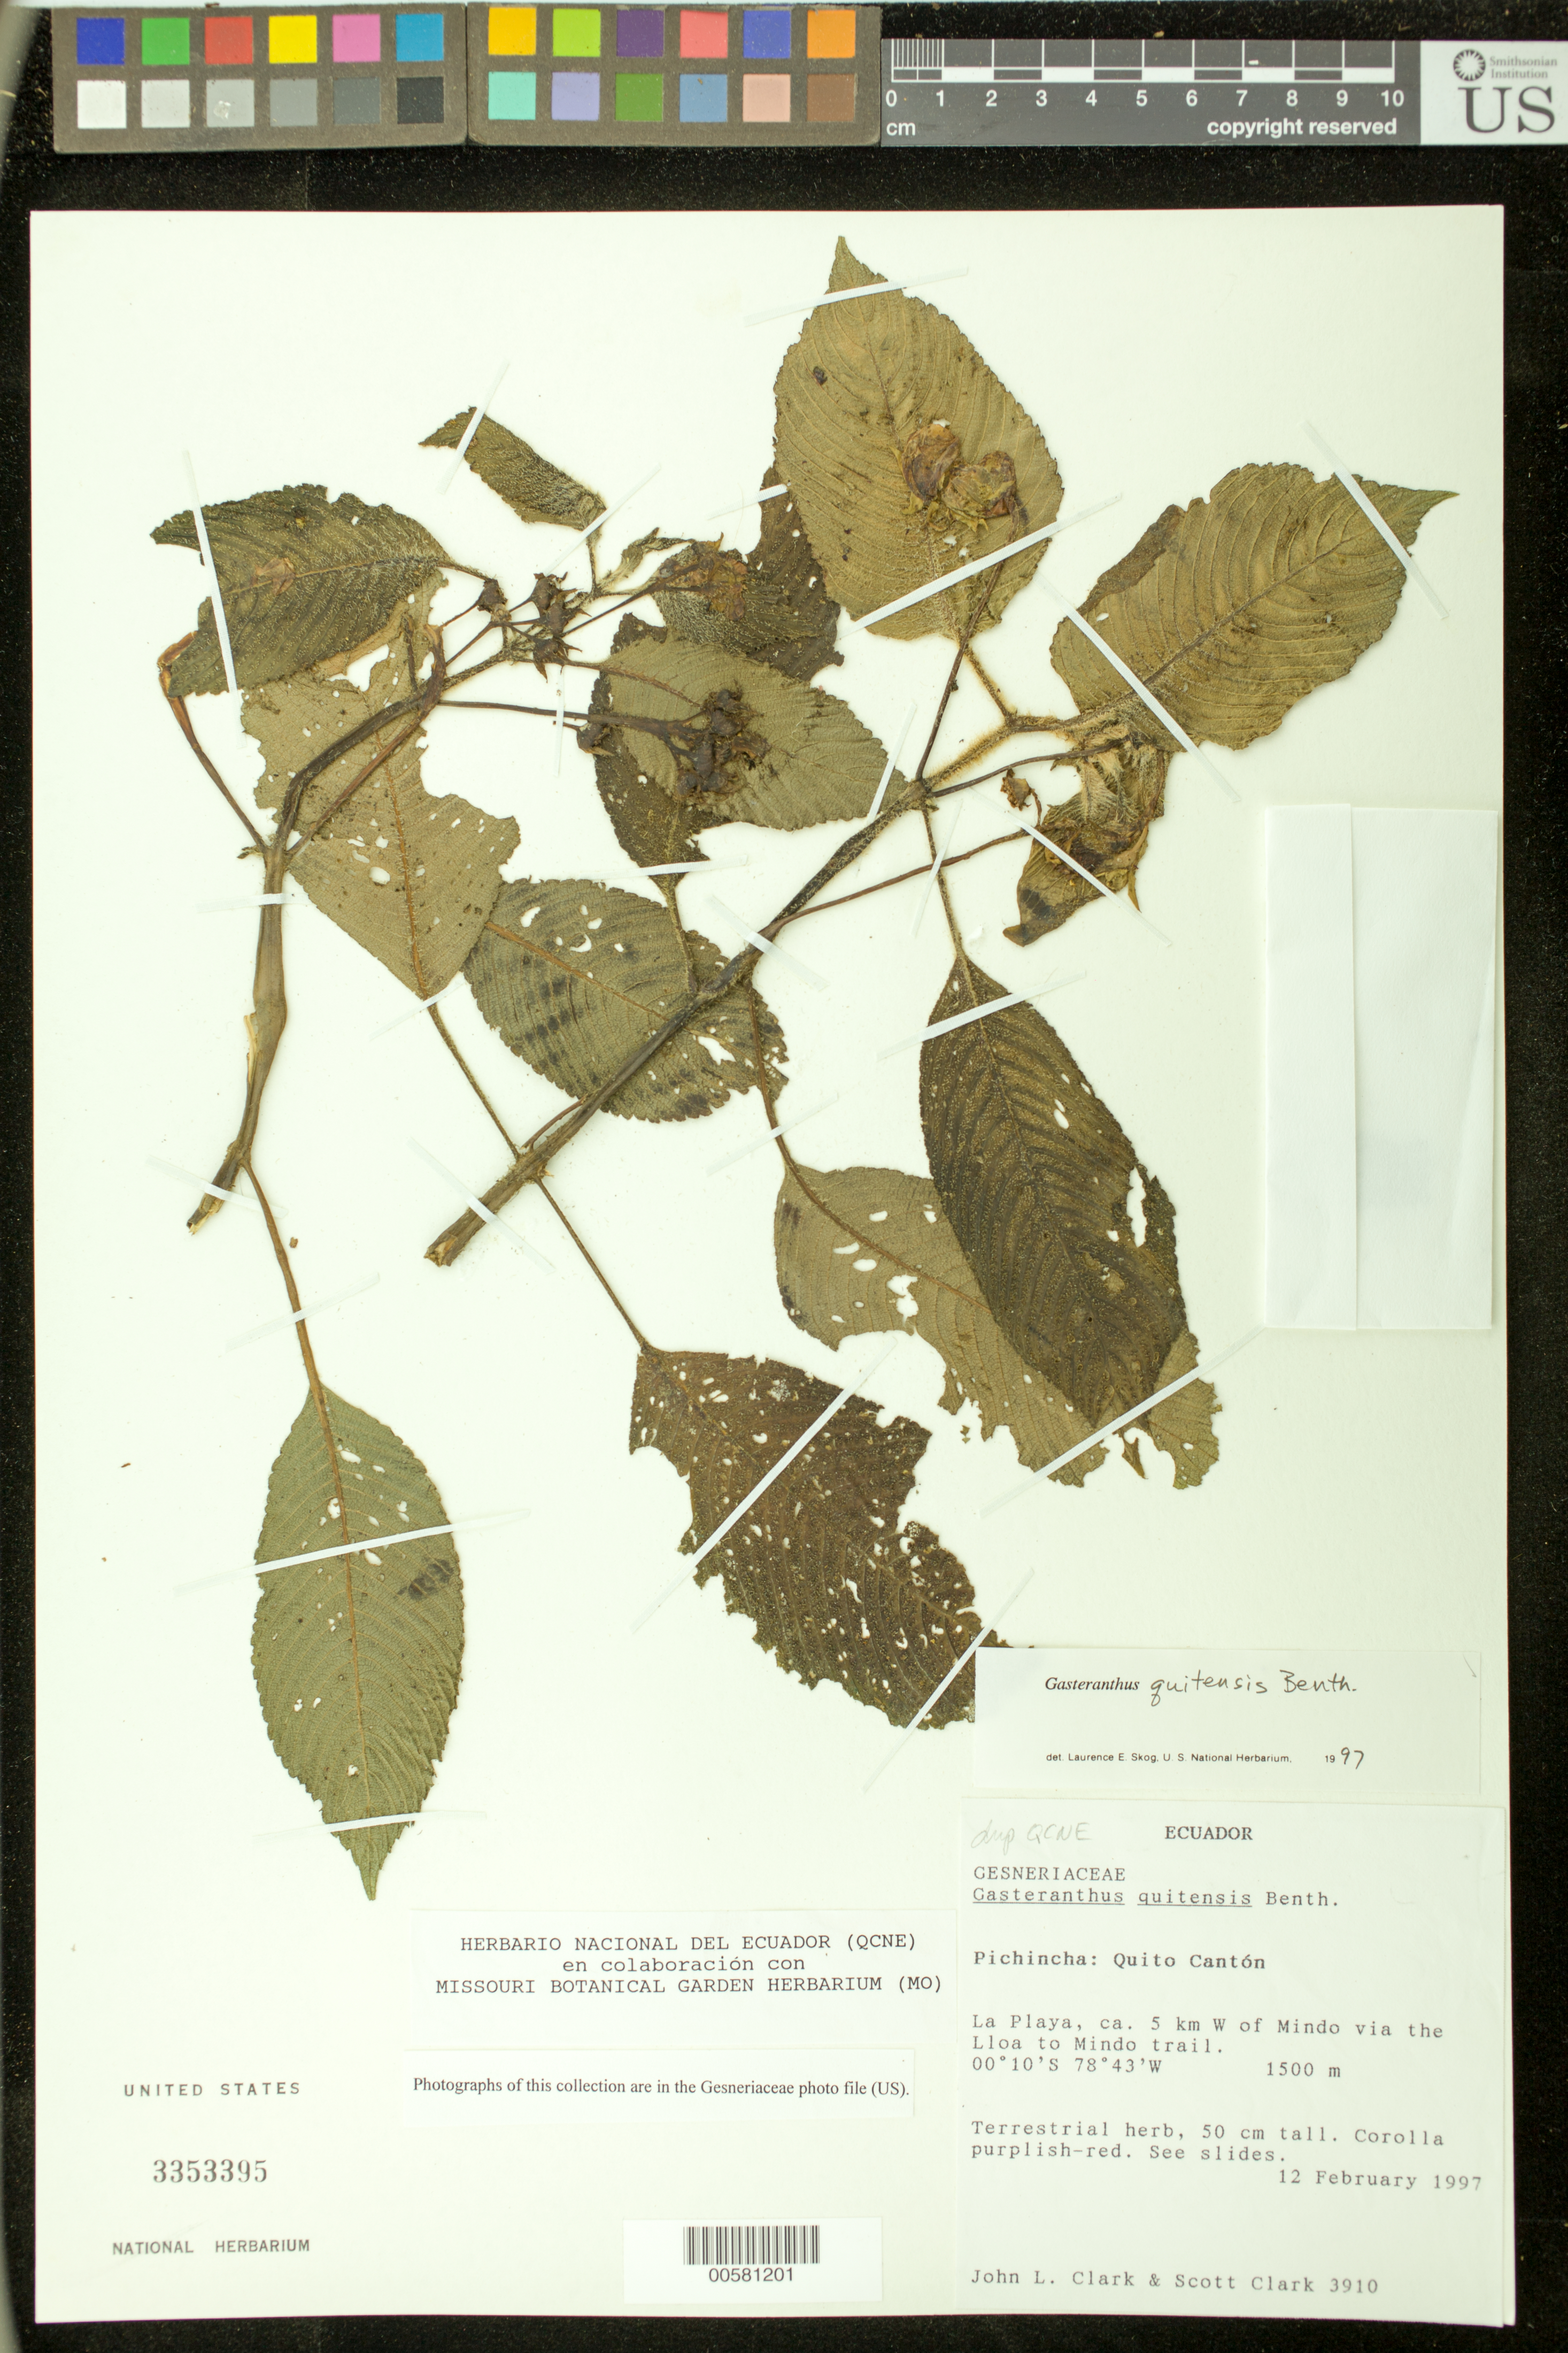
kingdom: Plantae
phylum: Tracheophyta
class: Magnoliopsida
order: Lamiales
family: Gesneriaceae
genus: Gasteranthus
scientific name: Gasteranthus quitensis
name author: Benth.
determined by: Skog, Laurence E.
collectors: J. L. Clark & S. Clark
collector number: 3910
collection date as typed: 12 Feb 1997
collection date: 1997-02-12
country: Ecuador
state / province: Pichincha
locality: Quito Cantón. La Playa, ca. 5 km W of Mindo via the Lloa to Mindo trail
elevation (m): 1500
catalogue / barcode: US 3353395